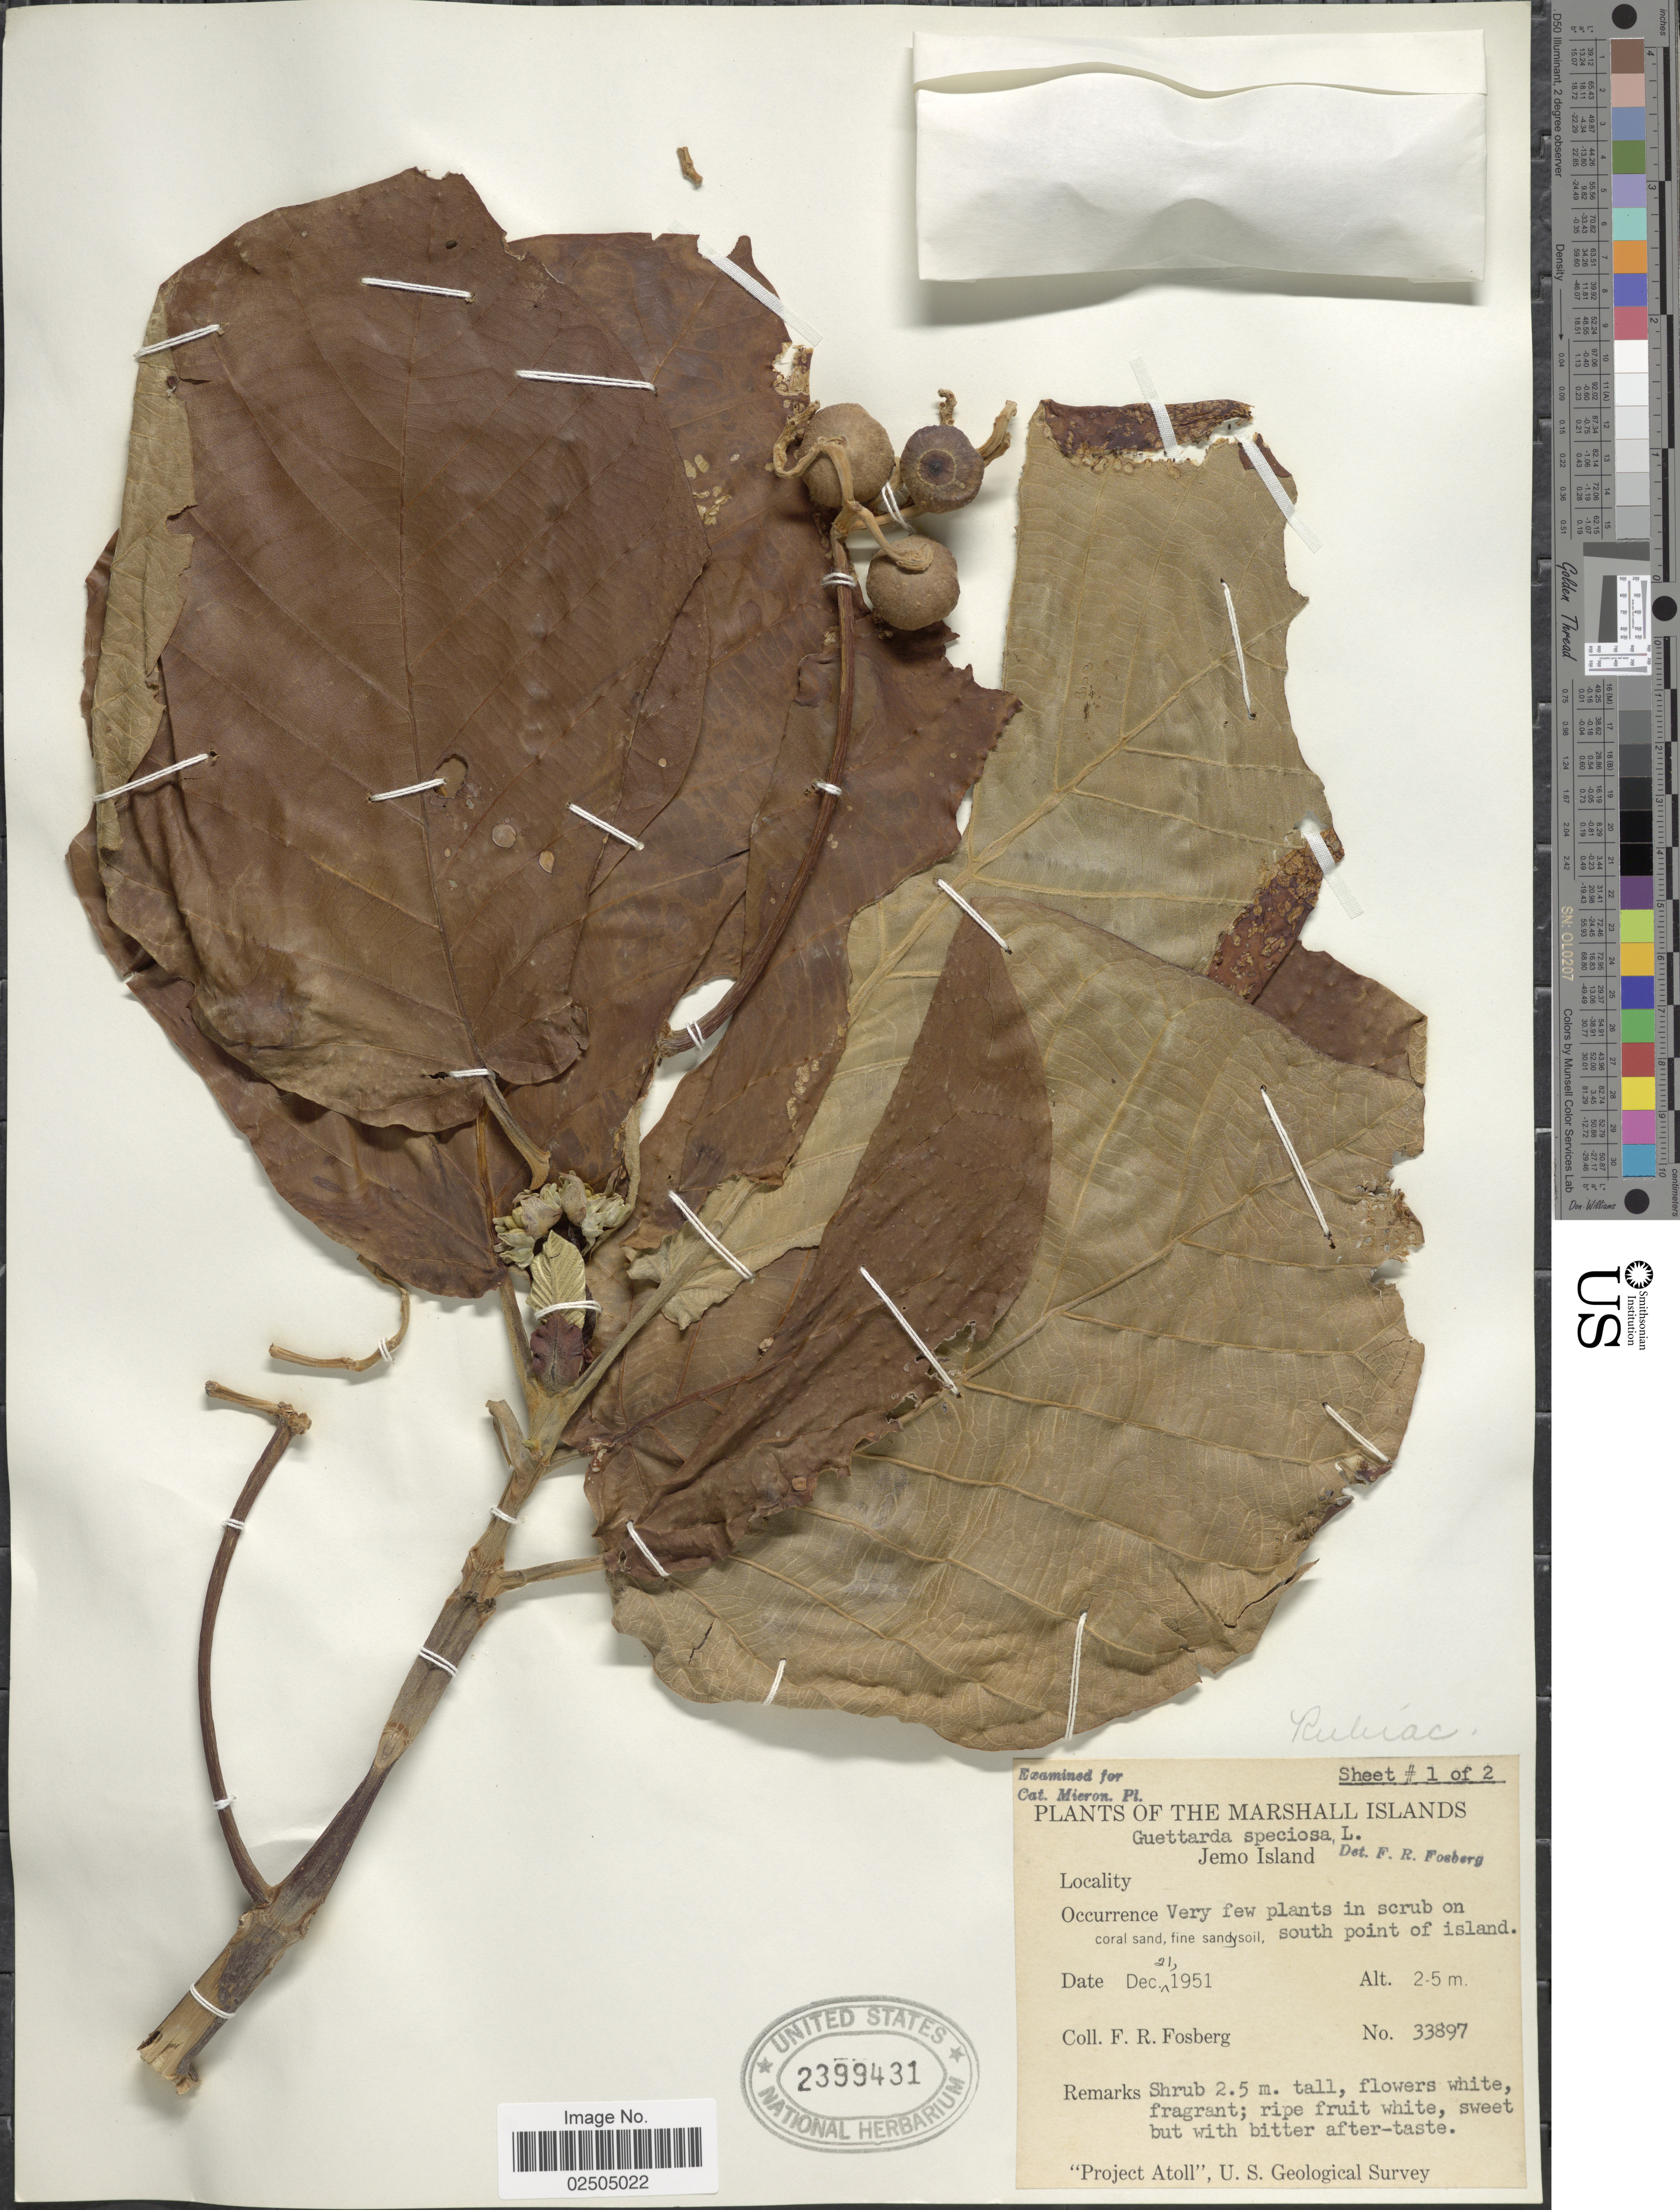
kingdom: Plantae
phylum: Tracheophyta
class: Magnoliopsida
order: Gentianales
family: Rubiaceae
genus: Guettarda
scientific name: Guettarda speciosa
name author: L.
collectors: F. R. Fosberg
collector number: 33897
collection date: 1951-12-21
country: Marshall Islands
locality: The Marshall Islands, Jemo Island, on south point of island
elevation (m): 2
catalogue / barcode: US 2399431